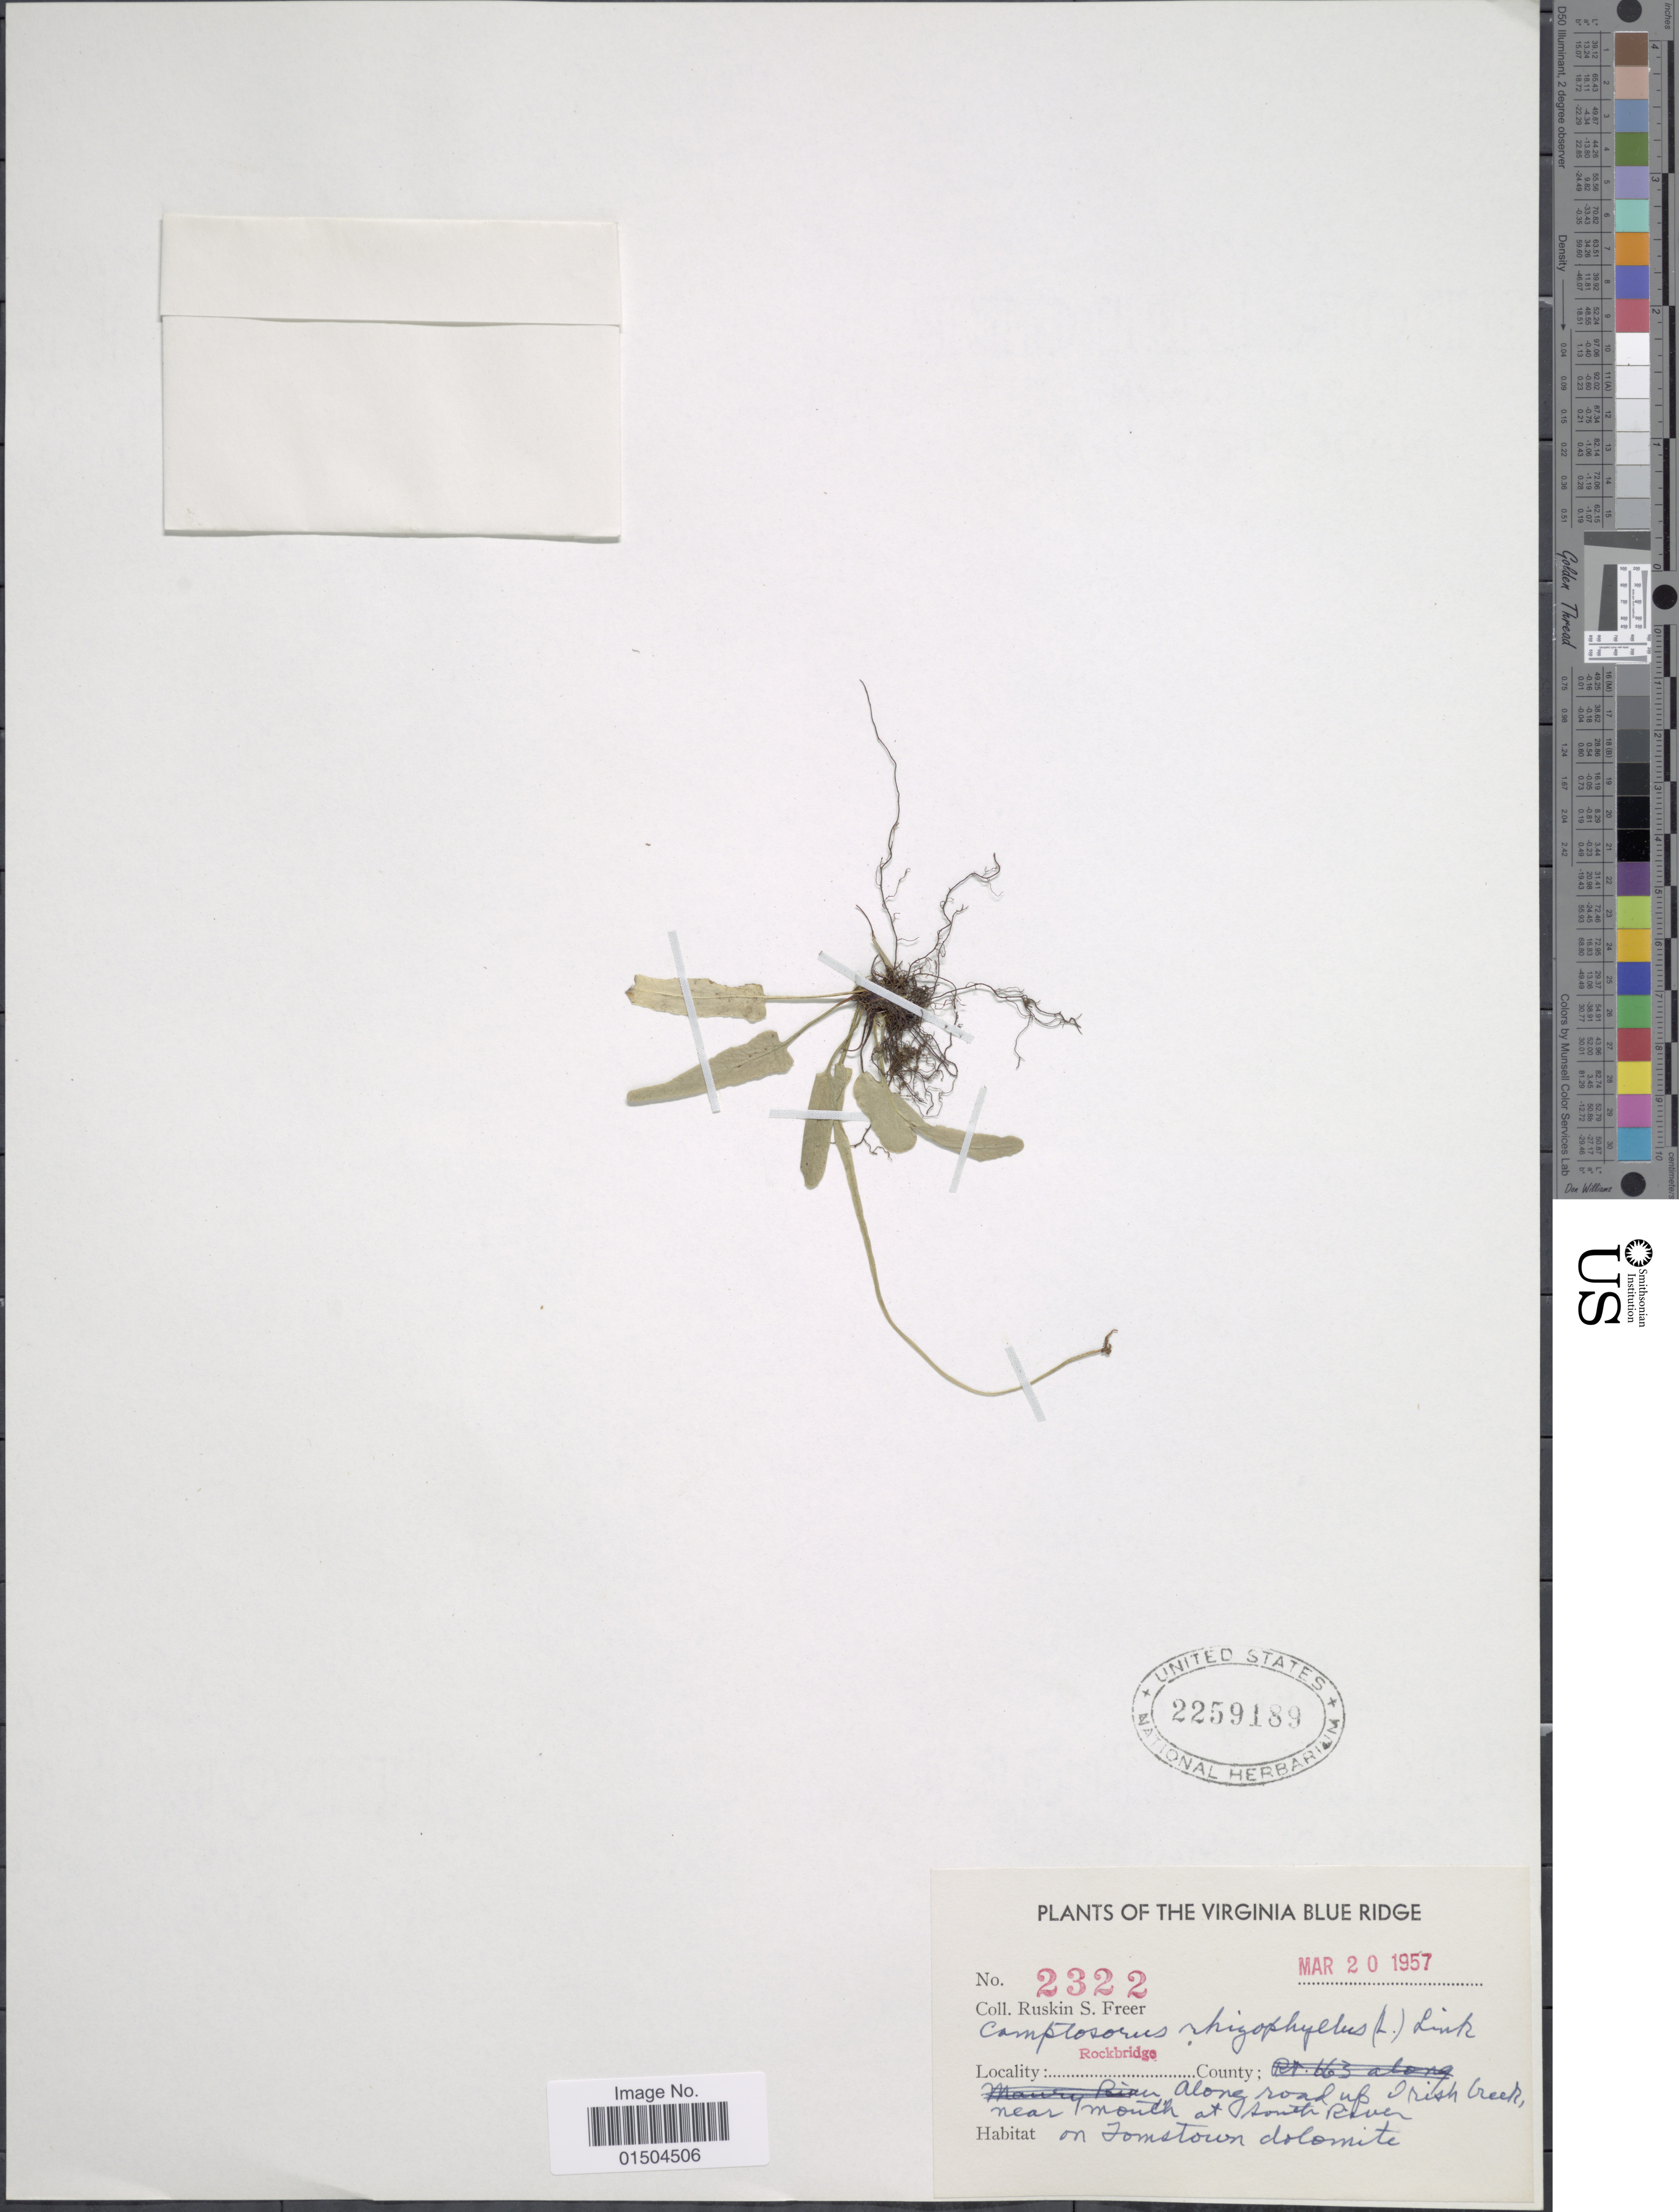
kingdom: Plantae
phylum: Tracheophyta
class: Polypodiopsida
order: Polypodiales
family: Aspleniaceae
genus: Asplenium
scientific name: Asplenium rhizophyllum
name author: L.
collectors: R. Freer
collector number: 2322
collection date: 1957-03-20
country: United States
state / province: Virginia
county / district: Rockbridge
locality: Virginia Blue Ridge. Rockbridge County; Along road up Irish Creek, near mouth at south River.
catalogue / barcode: US 2259189